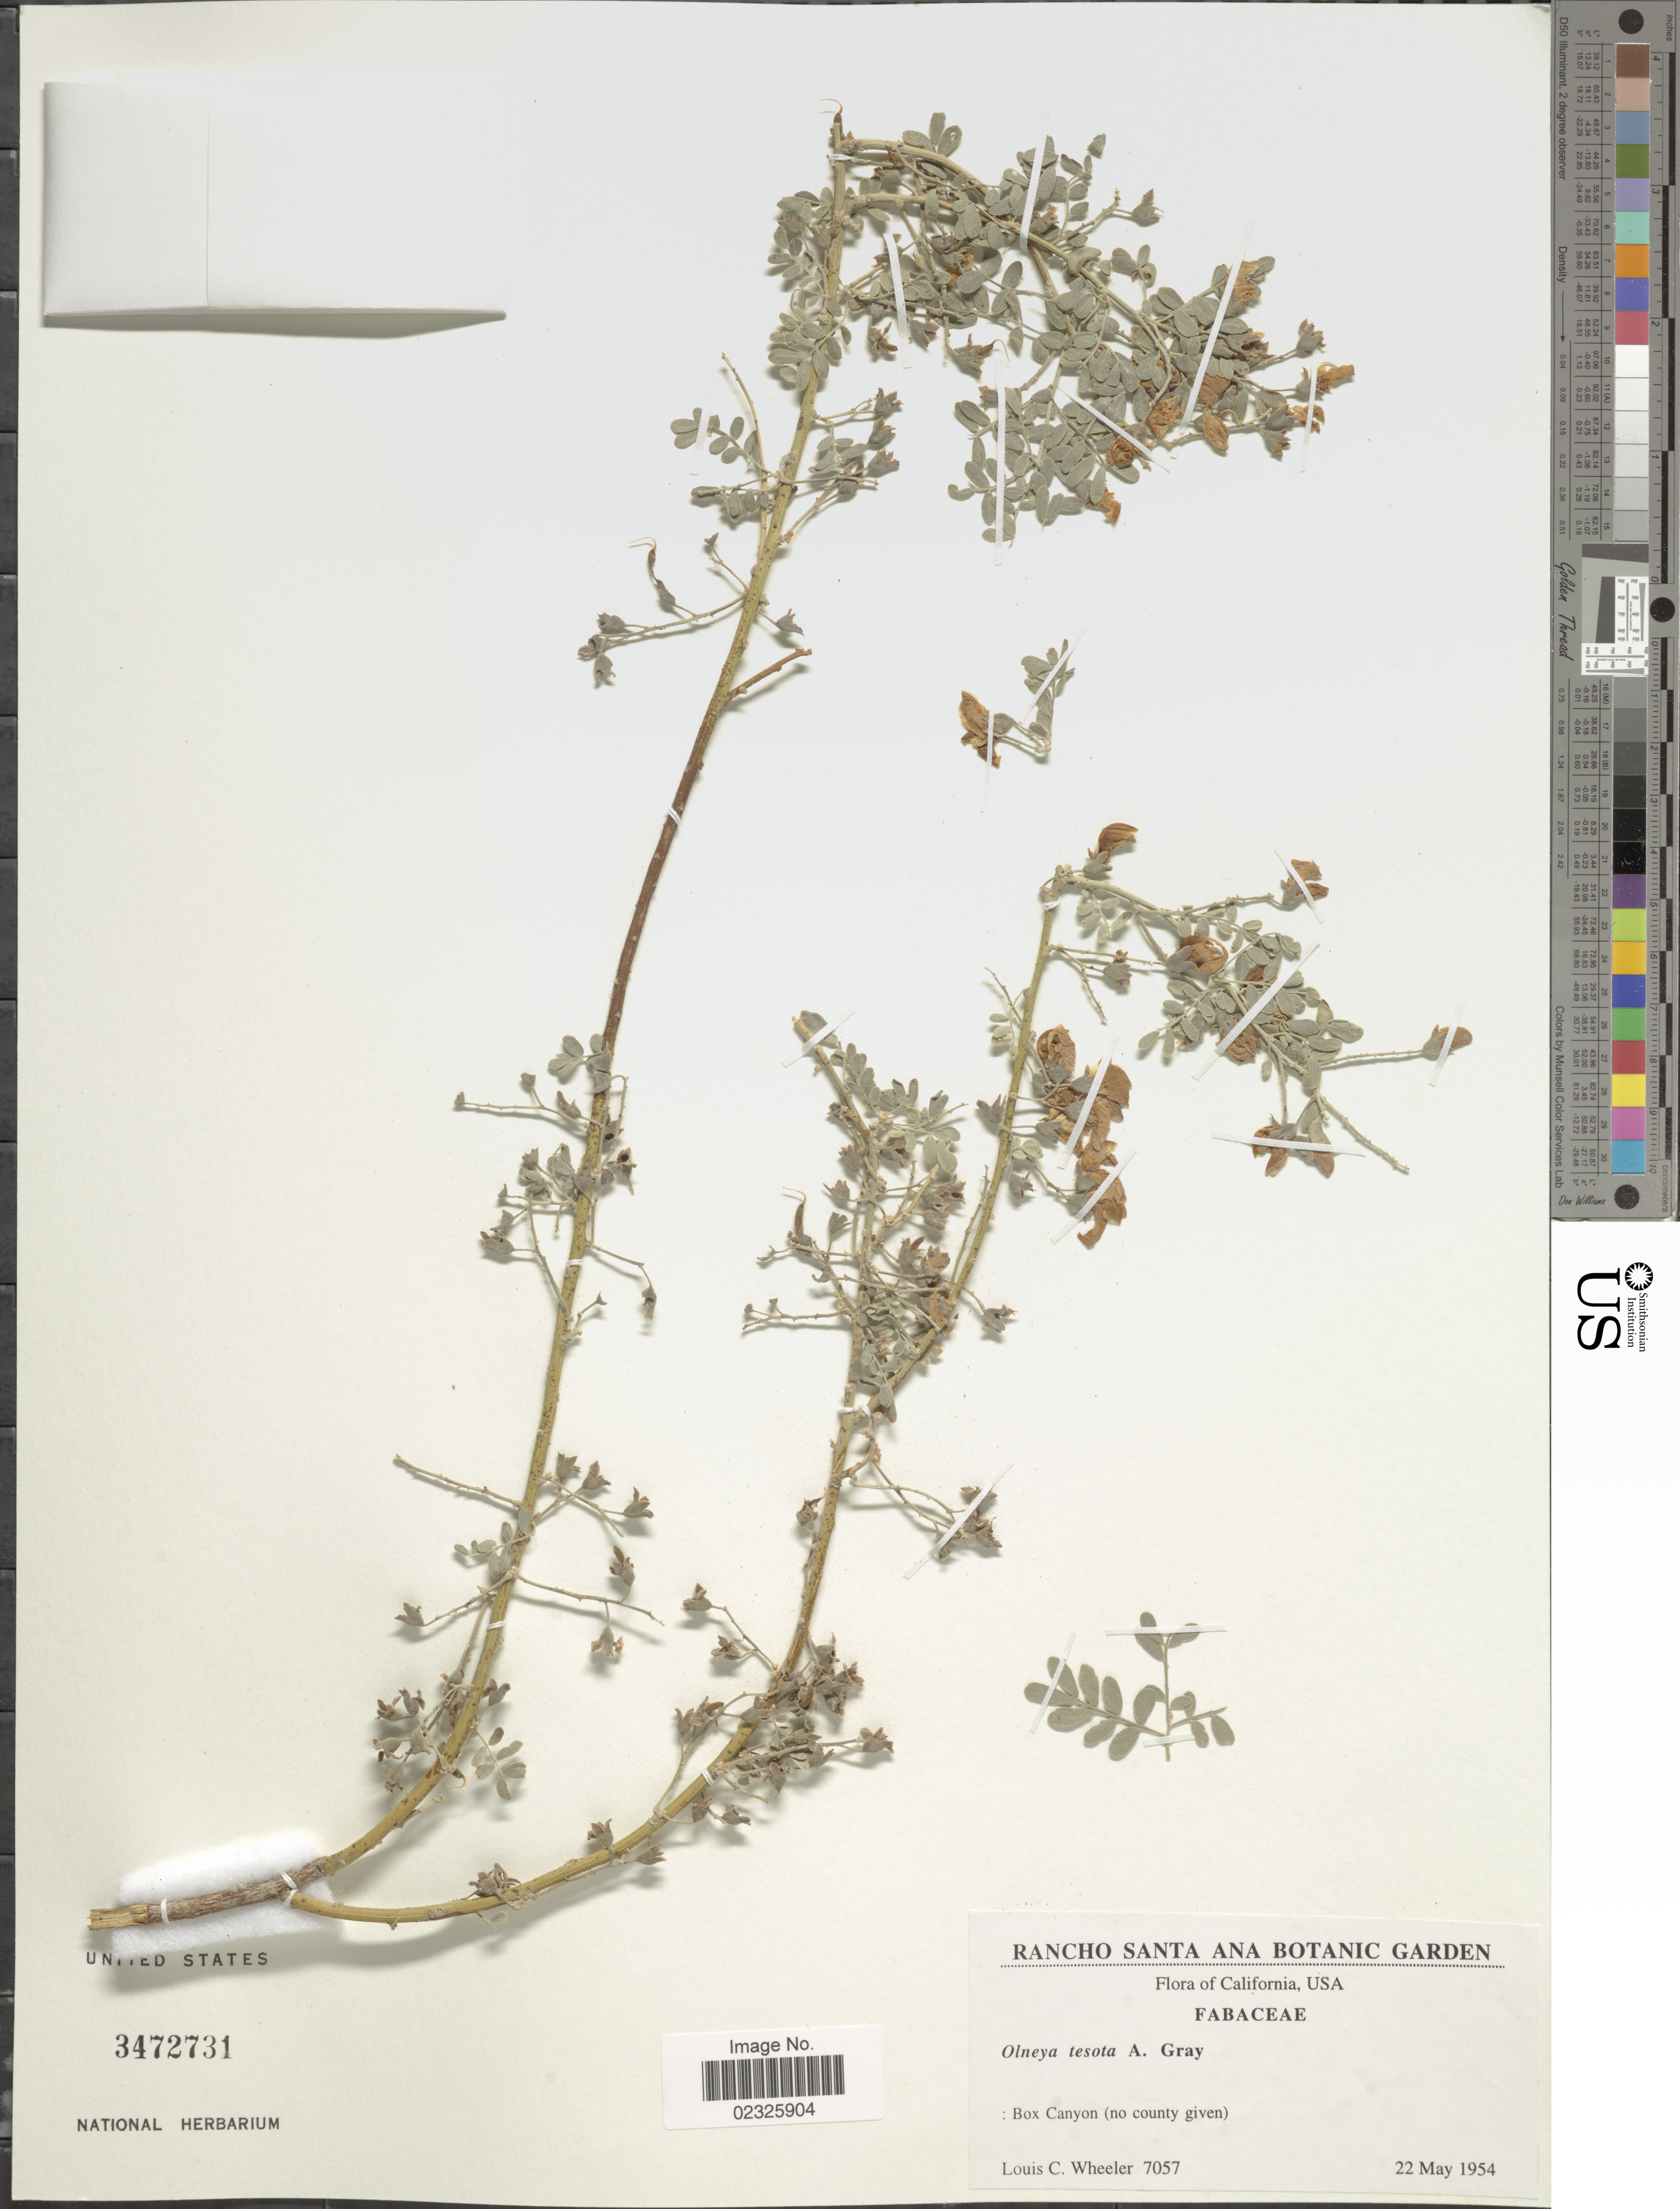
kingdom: Plantae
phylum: Tracheophyta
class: Magnoliopsida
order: Fabales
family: Fabaceae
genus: Olneya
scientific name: Olneya tesota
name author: A. Gray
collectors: L. C. Wheeler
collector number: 7057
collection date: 1954-05-22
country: United States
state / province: California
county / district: Los Angeles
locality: Rancho Santa Ana Botanic Garden, Box Canyon (no county given)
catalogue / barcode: US 3472731